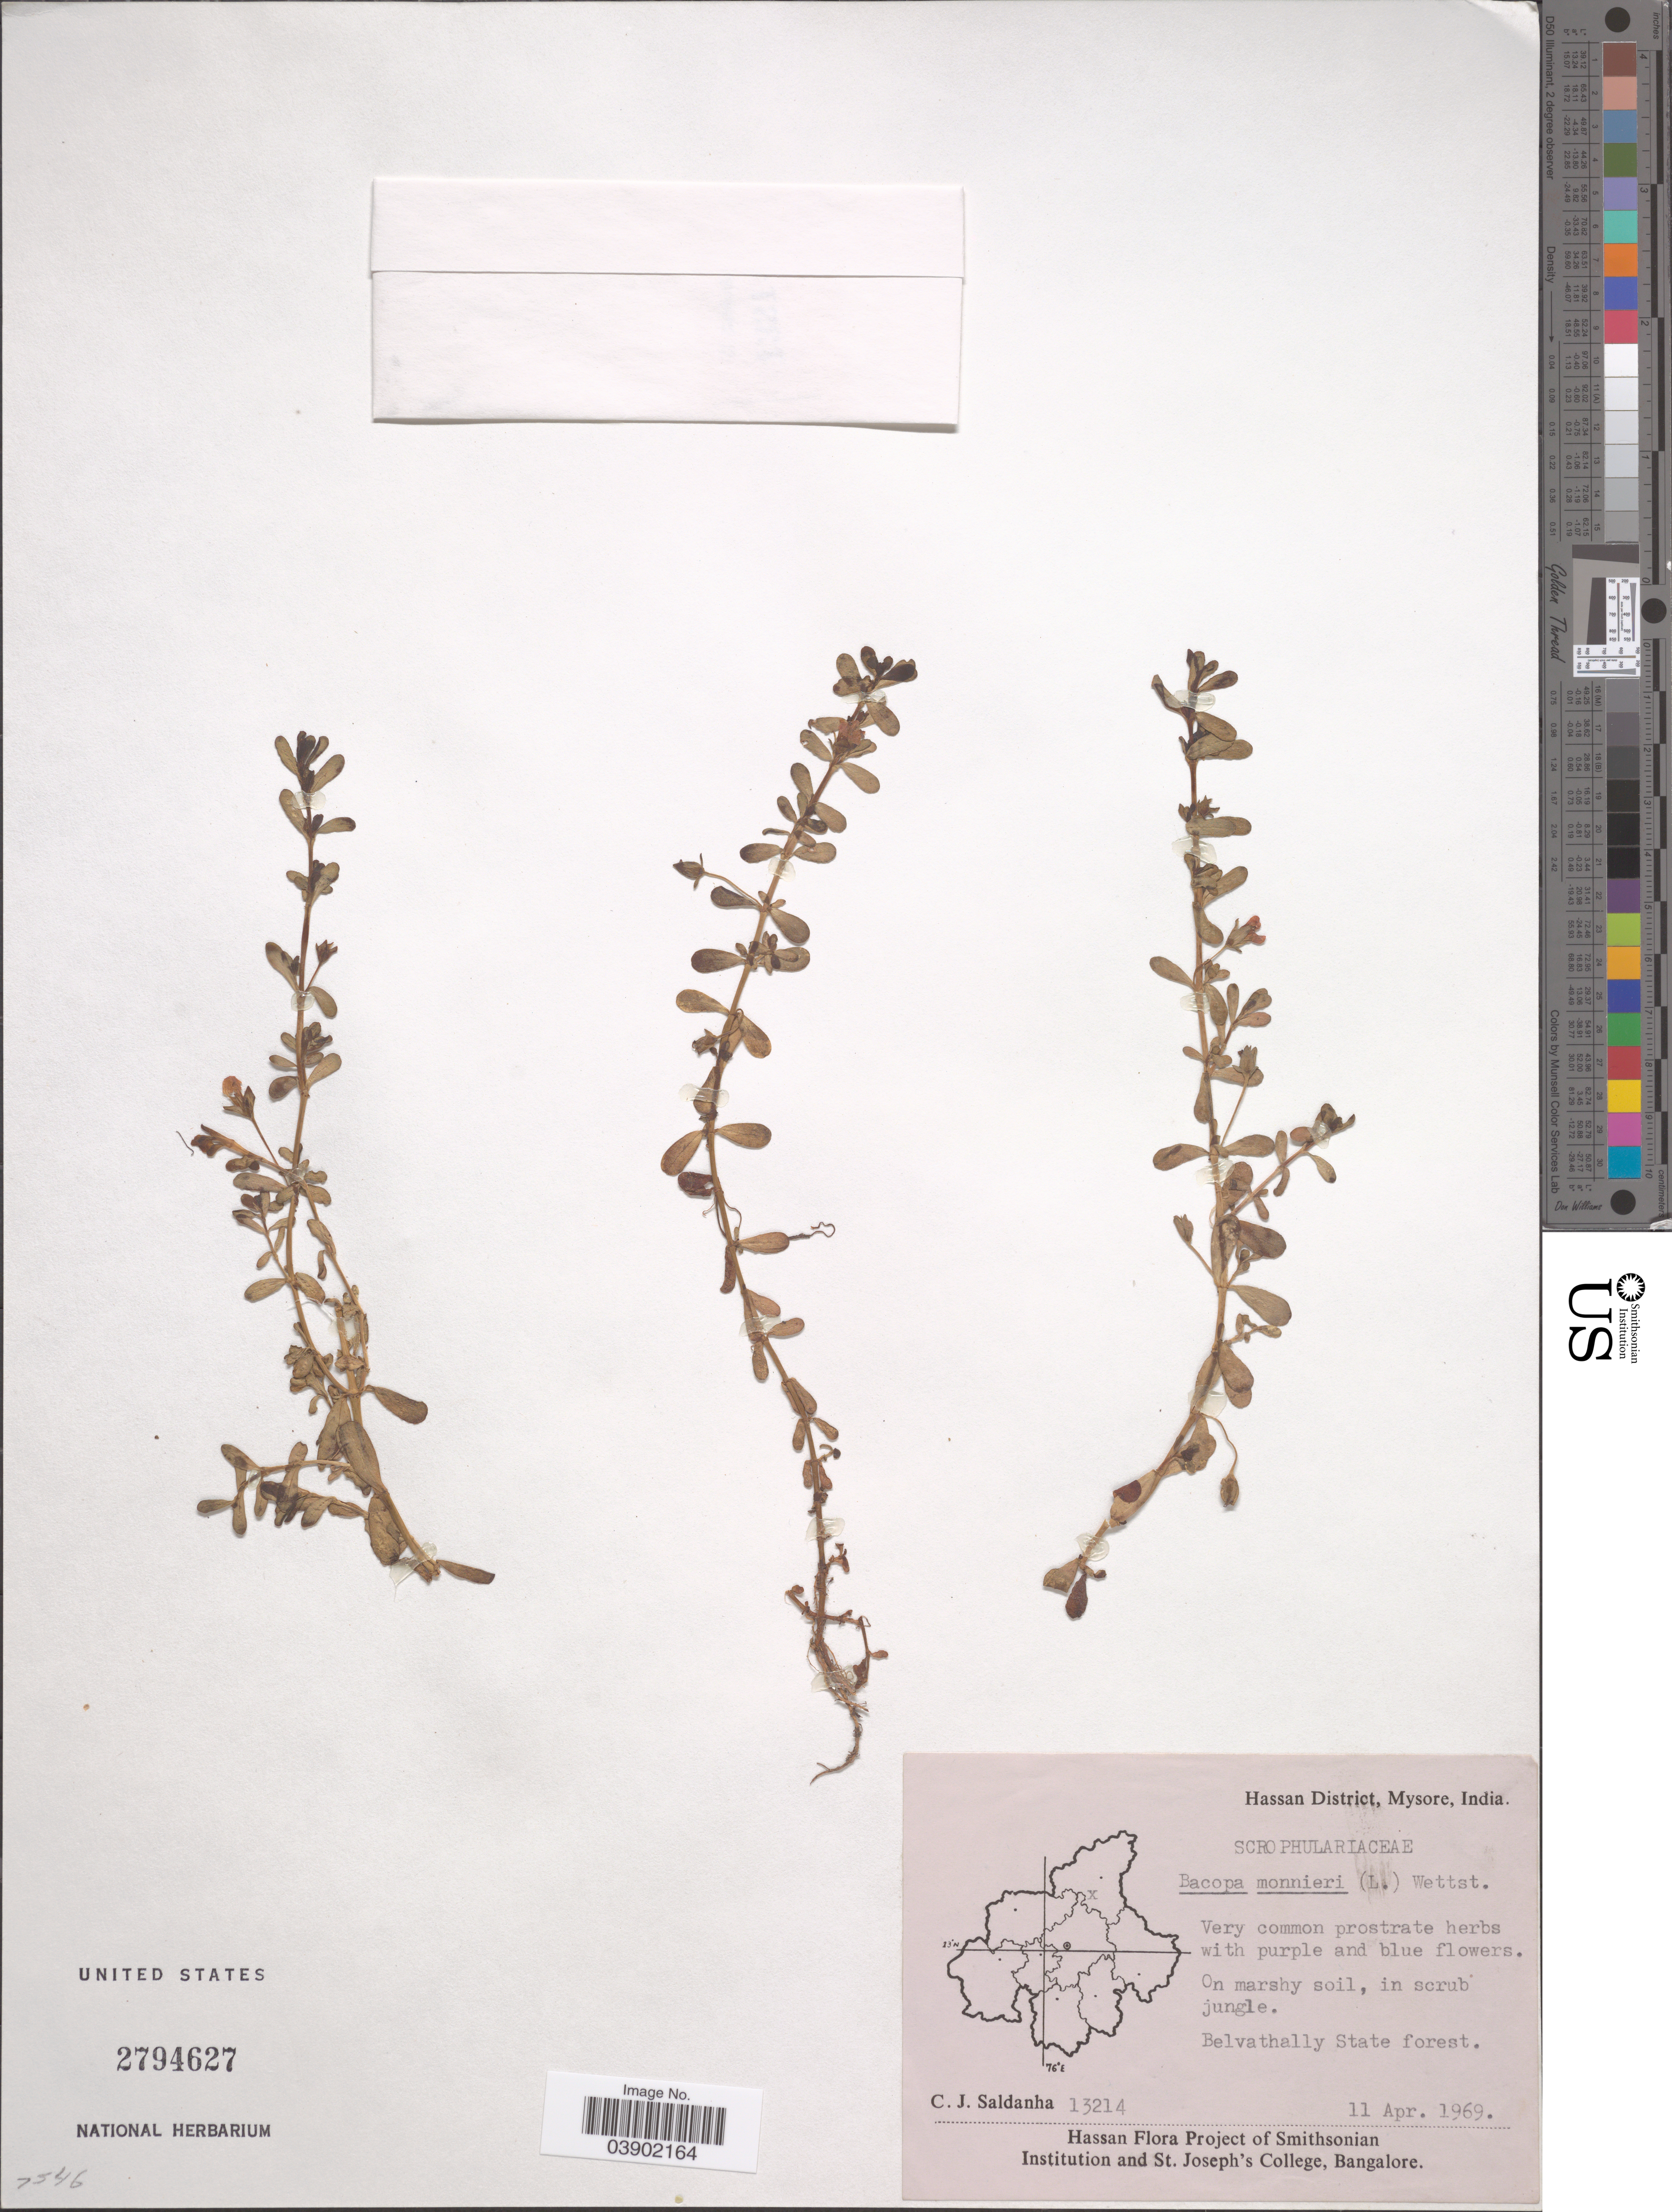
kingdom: Plantae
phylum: Tracheophyta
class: Magnoliopsida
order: Lamiales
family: Plantaginaceae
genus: Bacopa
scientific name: Bacopa monnieri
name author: (L.) Wettst.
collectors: C. J. Saldanha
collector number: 13214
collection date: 1969-04-11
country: India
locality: Hassan District, Mysore. Belvathally State forest.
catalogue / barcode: US 2794627